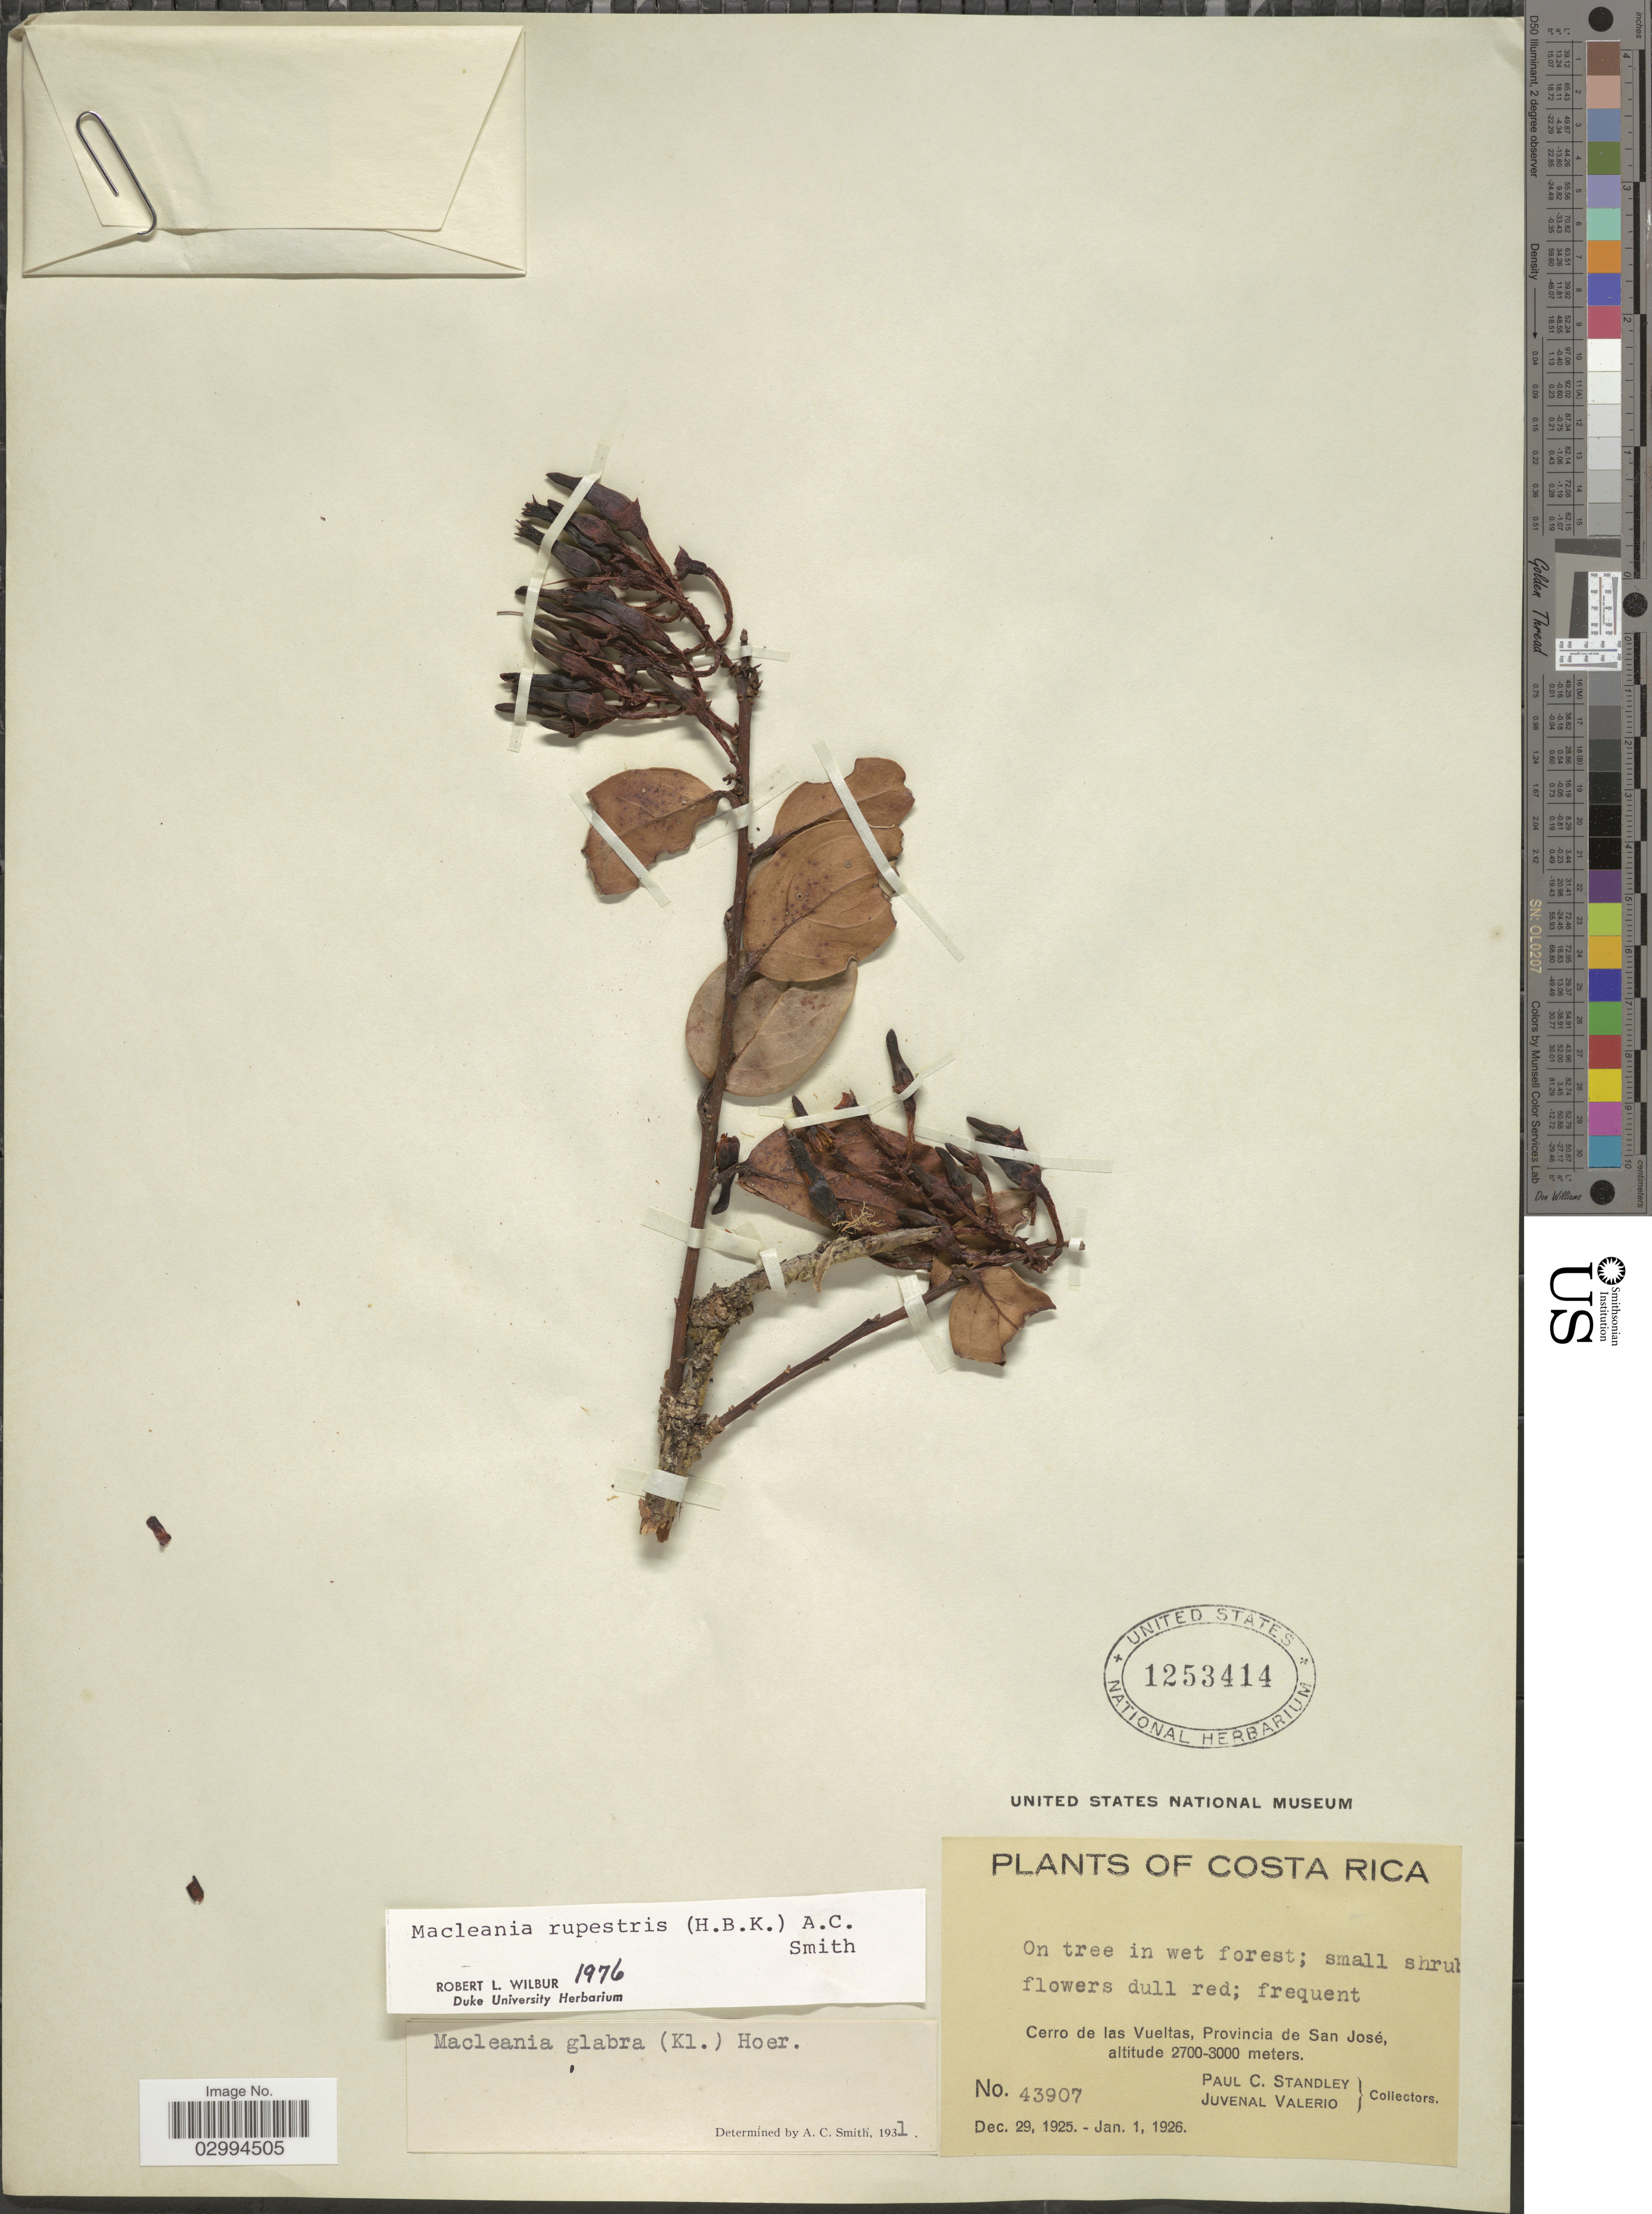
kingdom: Plantae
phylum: Tracheophyta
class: Magnoliopsida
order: Ericales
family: Ericaceae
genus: Macleania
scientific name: Macleania rupestris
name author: (Kunth) A.C. Sm.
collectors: P. C. Standley & J. Valerio R.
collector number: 43907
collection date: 1925-12-29/1926-01-01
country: Costa Rica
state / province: San José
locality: Cerro de las Vueltas.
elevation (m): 2700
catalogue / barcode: US 1253414